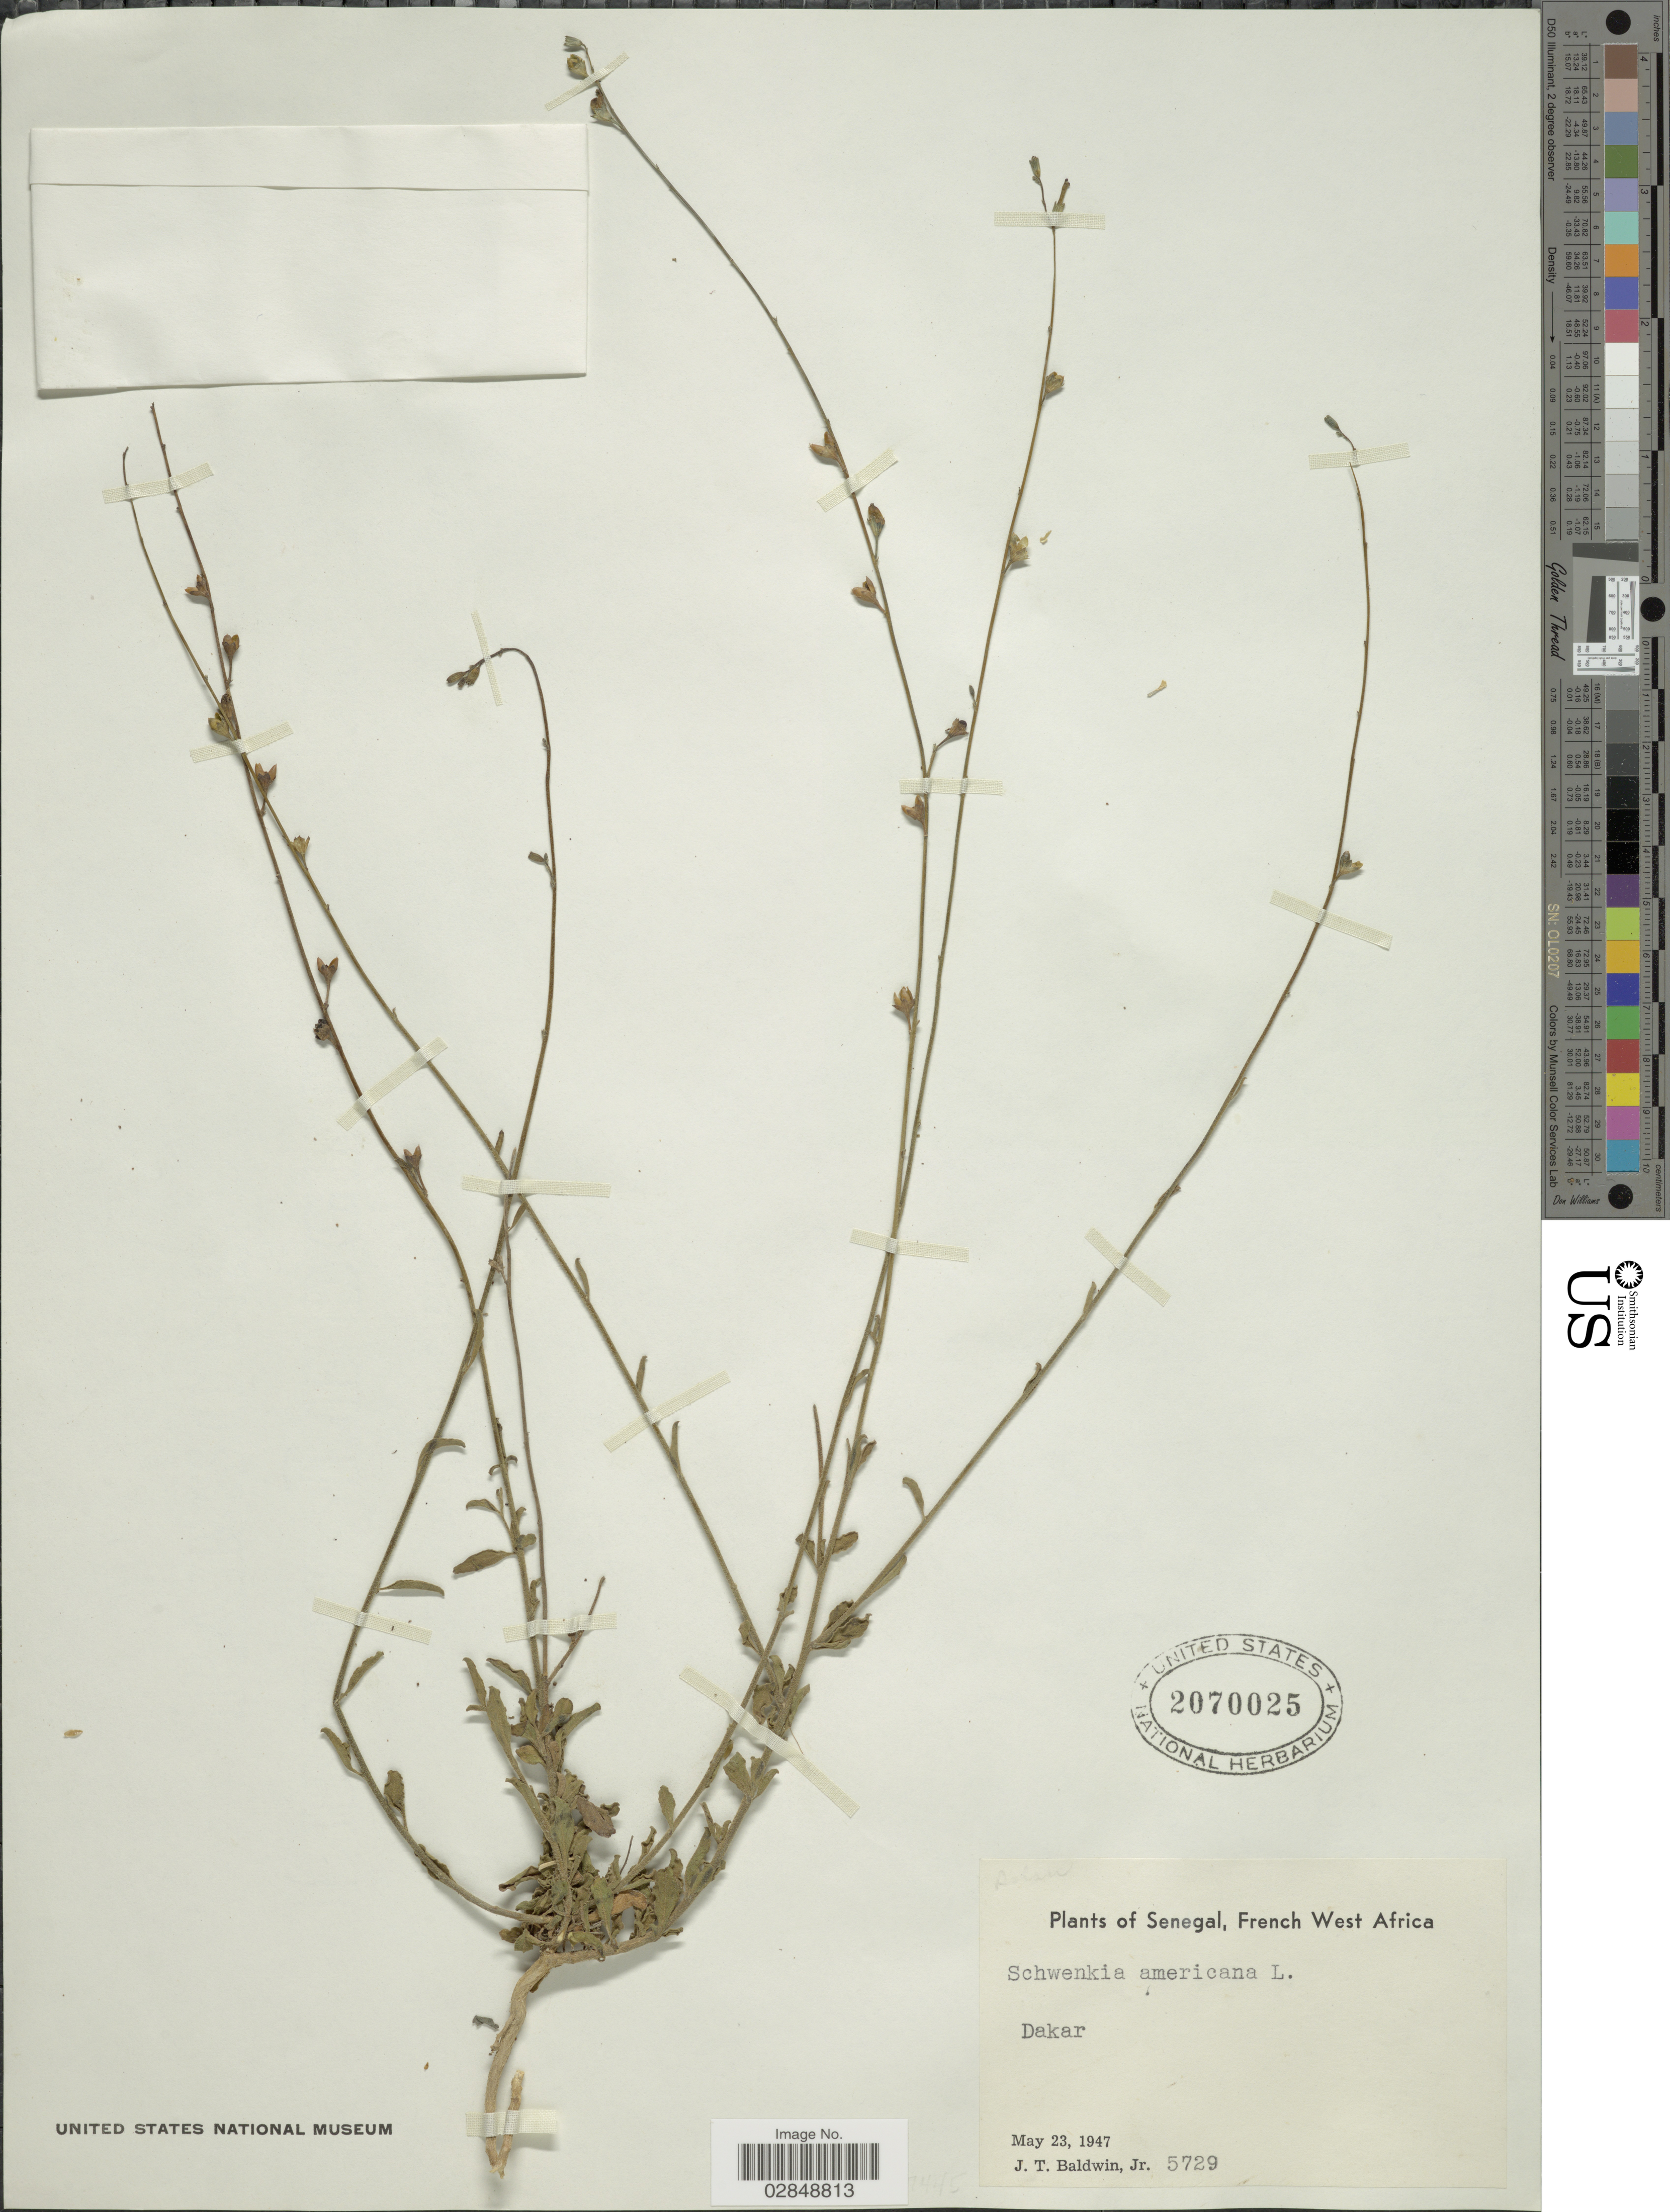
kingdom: Plantae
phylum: Tracheophyta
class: Magnoliopsida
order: Solanales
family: Solanaceae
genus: Schwenckia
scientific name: Schwenckia americana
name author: L.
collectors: J. T. Baldwin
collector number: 5729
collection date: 1947-05-23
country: Senegal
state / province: Dakar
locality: French West Africa.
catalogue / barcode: US 2070025